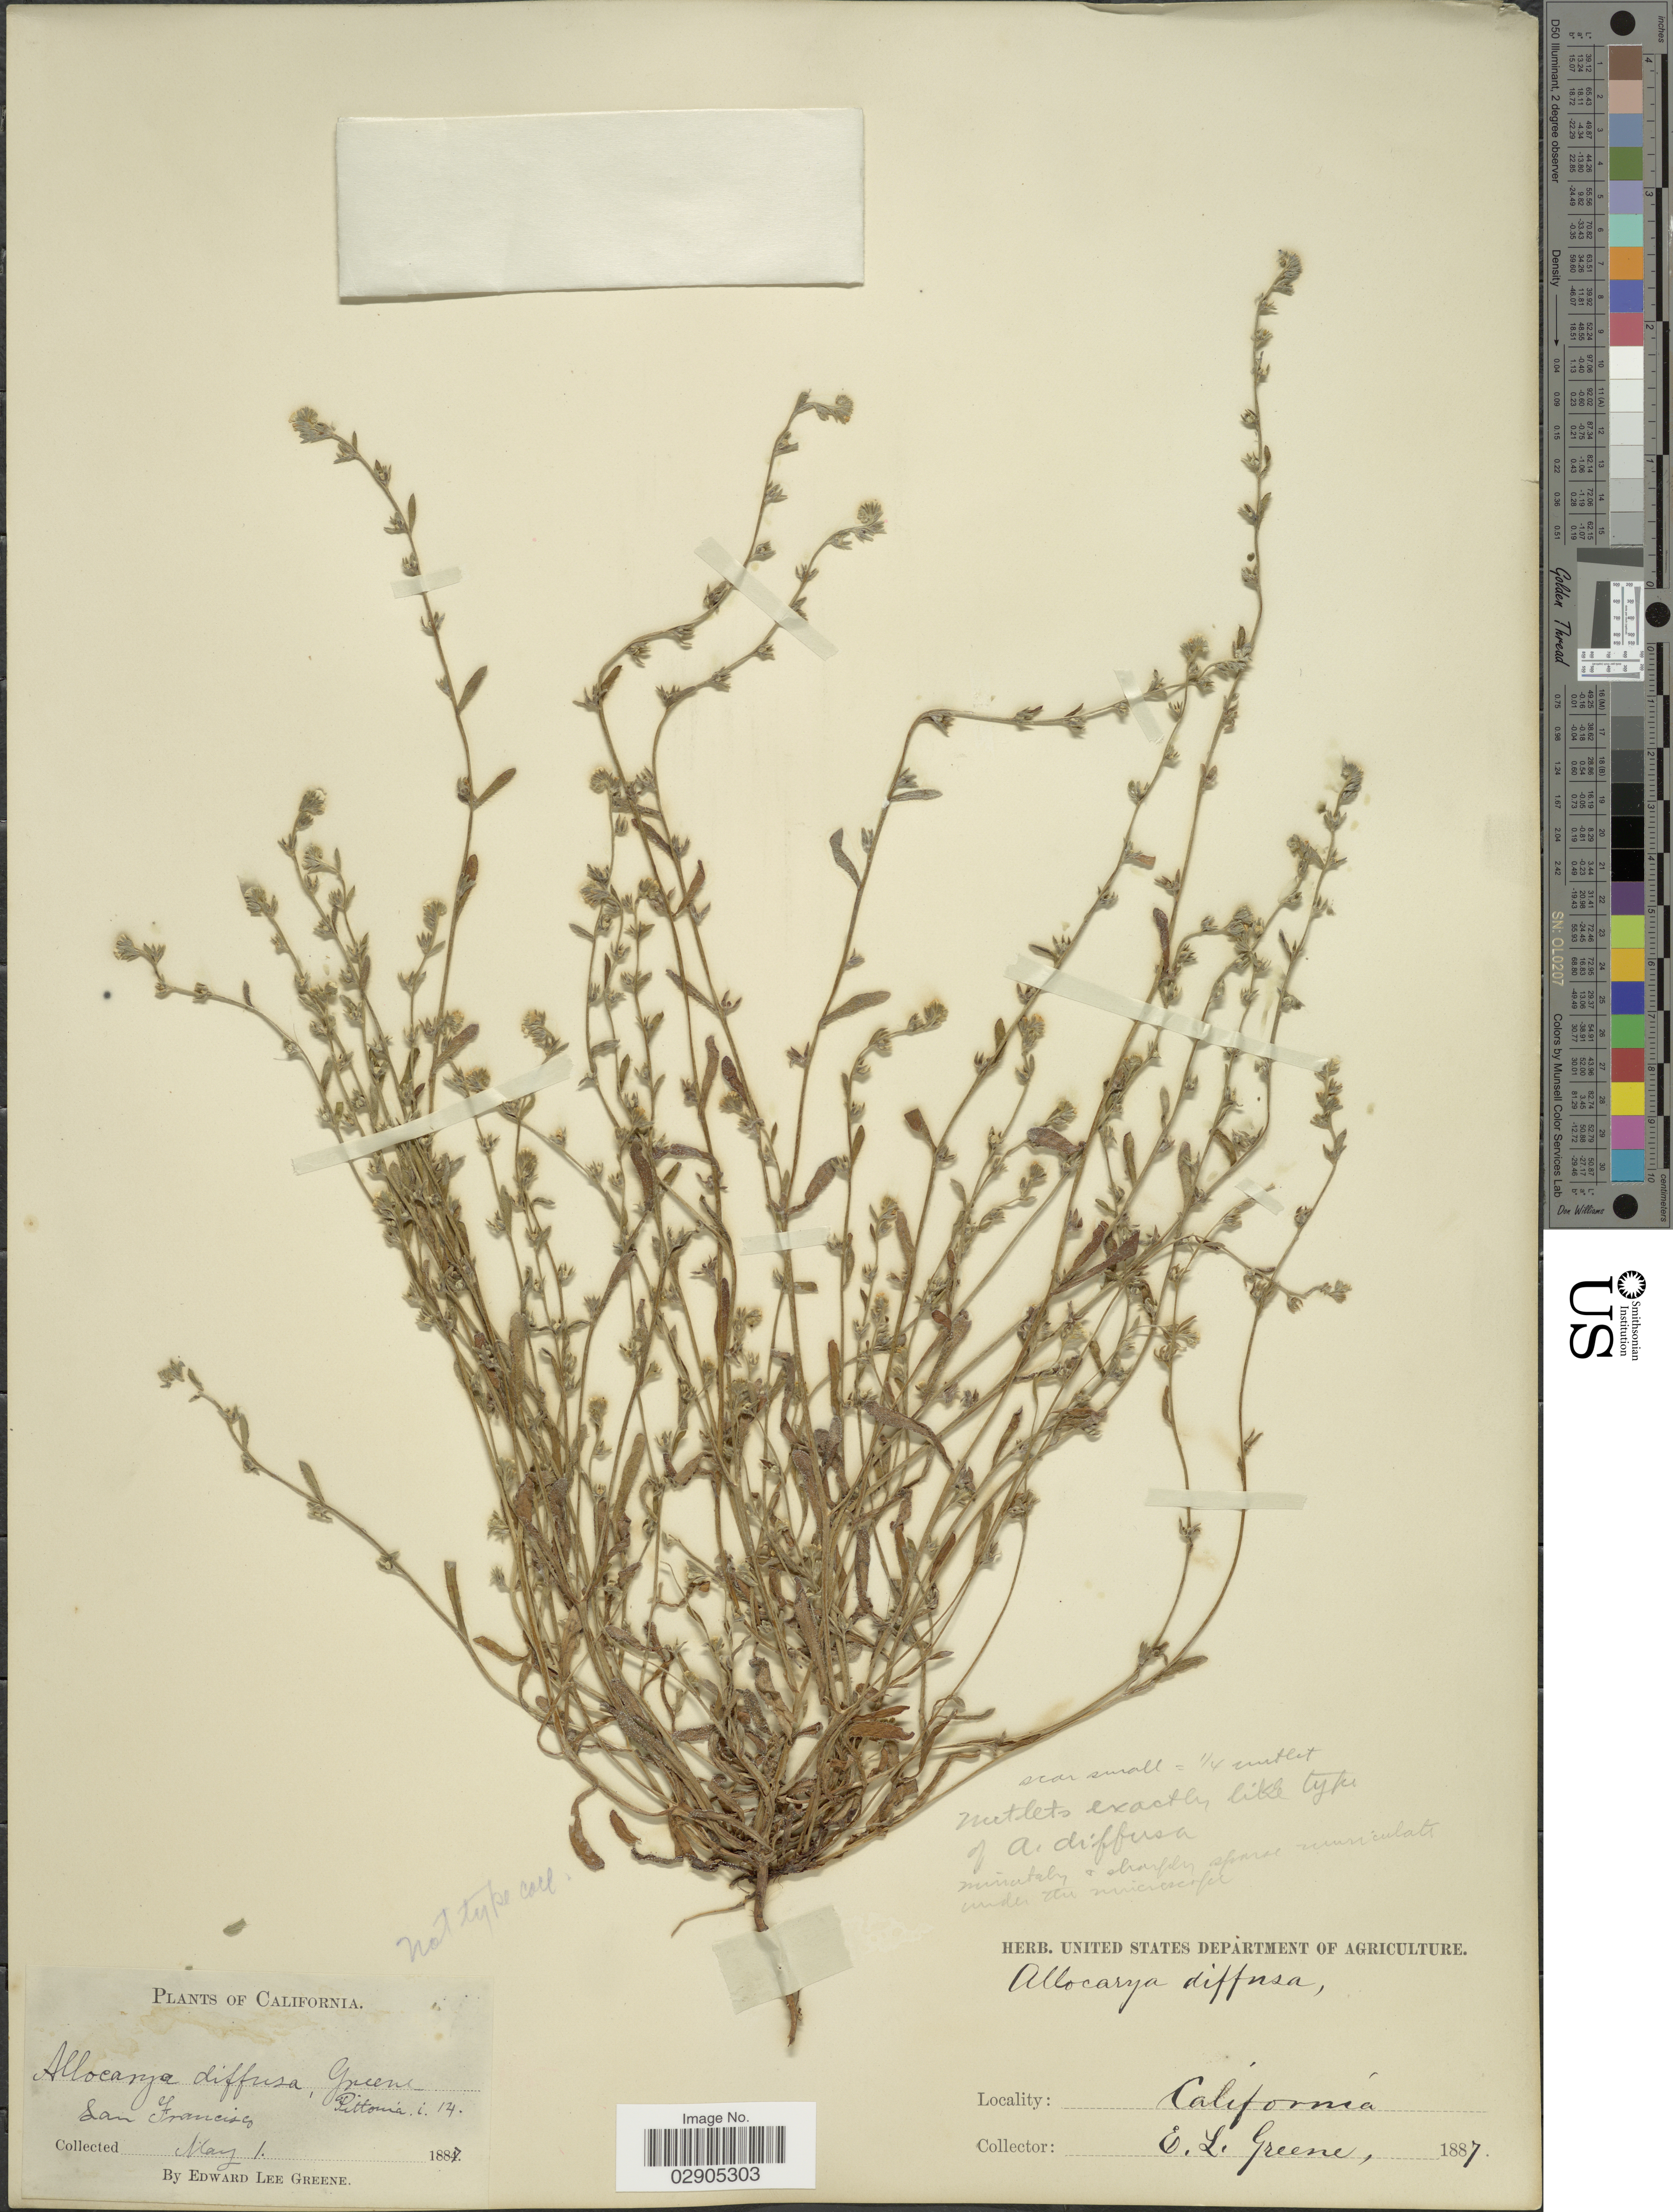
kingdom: Plantae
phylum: Tracheophyta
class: Magnoliopsida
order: Boraginales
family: Boraginaceae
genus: Allocarya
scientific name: Allocarya diffusa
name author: Greene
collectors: E. L. Greene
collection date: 1887-05-01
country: United States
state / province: California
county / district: San Francisco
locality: San Francisco.